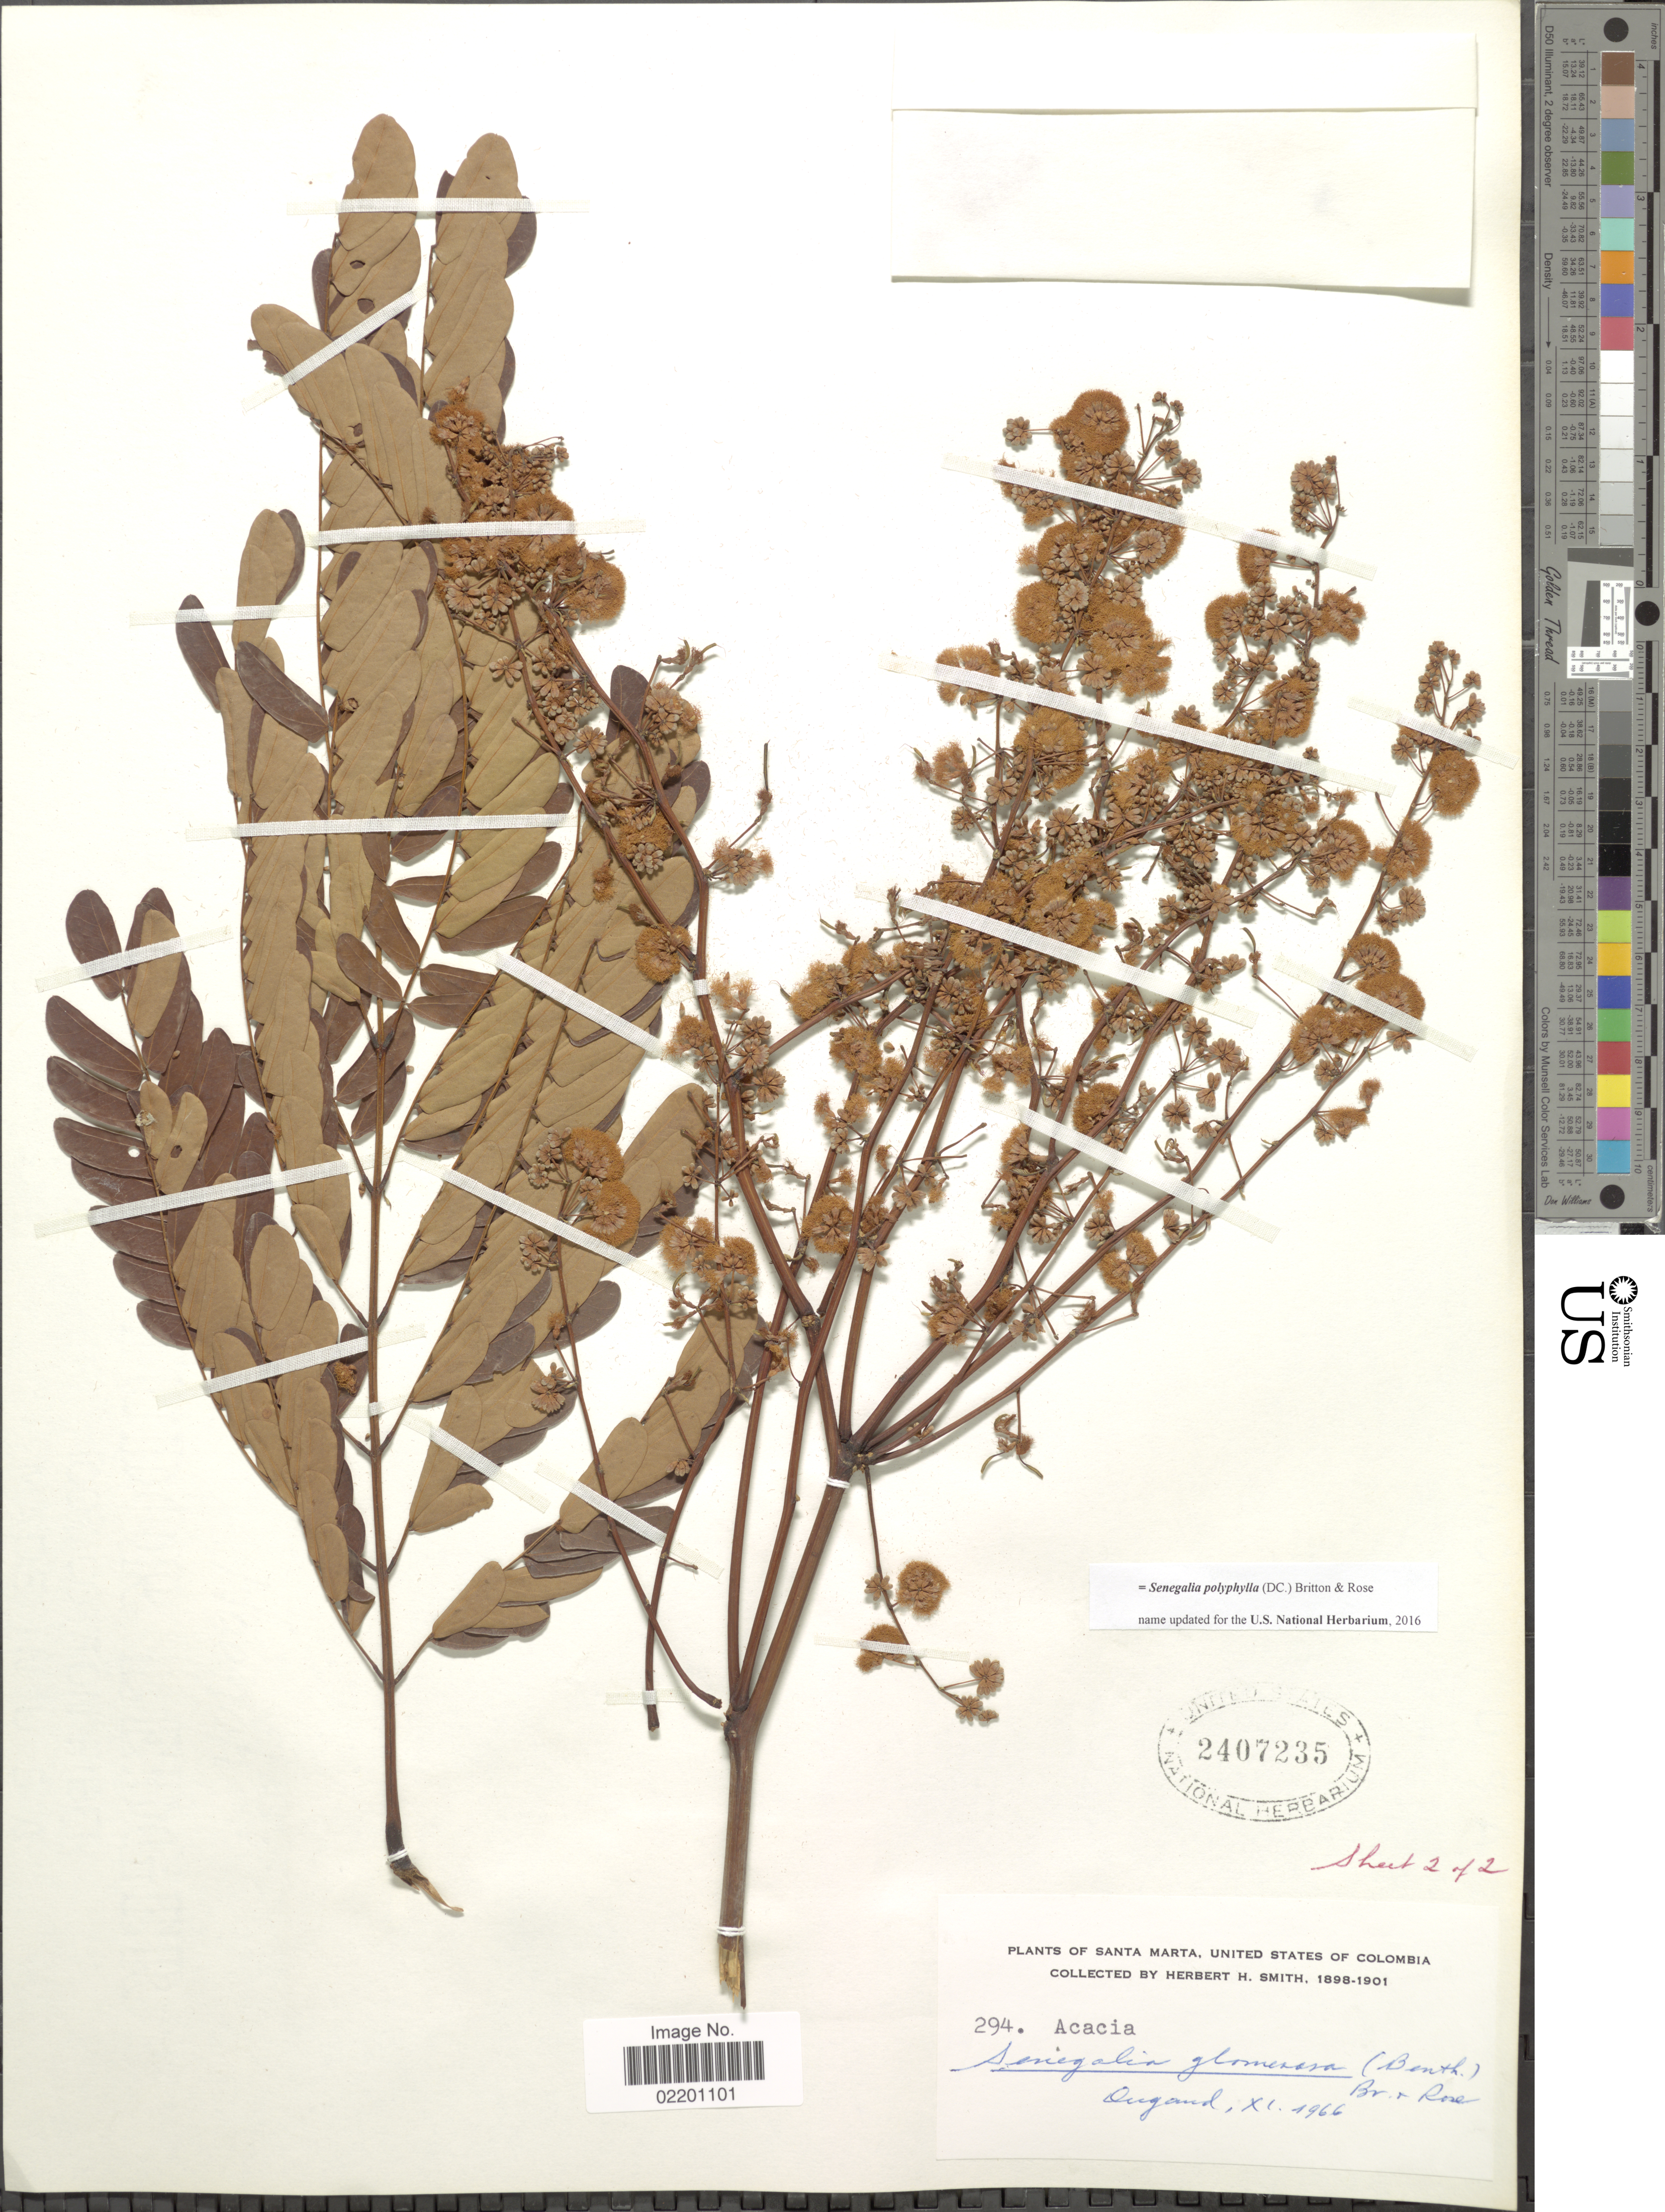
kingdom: Plantae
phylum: Tracheophyta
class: Magnoliopsida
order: Fabales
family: Fabaceae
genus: Senegalia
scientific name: Senegalia rhytidocarpa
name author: (L. Rico) Seigler & Ebinger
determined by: Santos, V. Terra dos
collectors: Herbert H. Smith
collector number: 294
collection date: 1898/1901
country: Colombia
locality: Santa Marta, United States of Colombia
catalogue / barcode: US 2407235